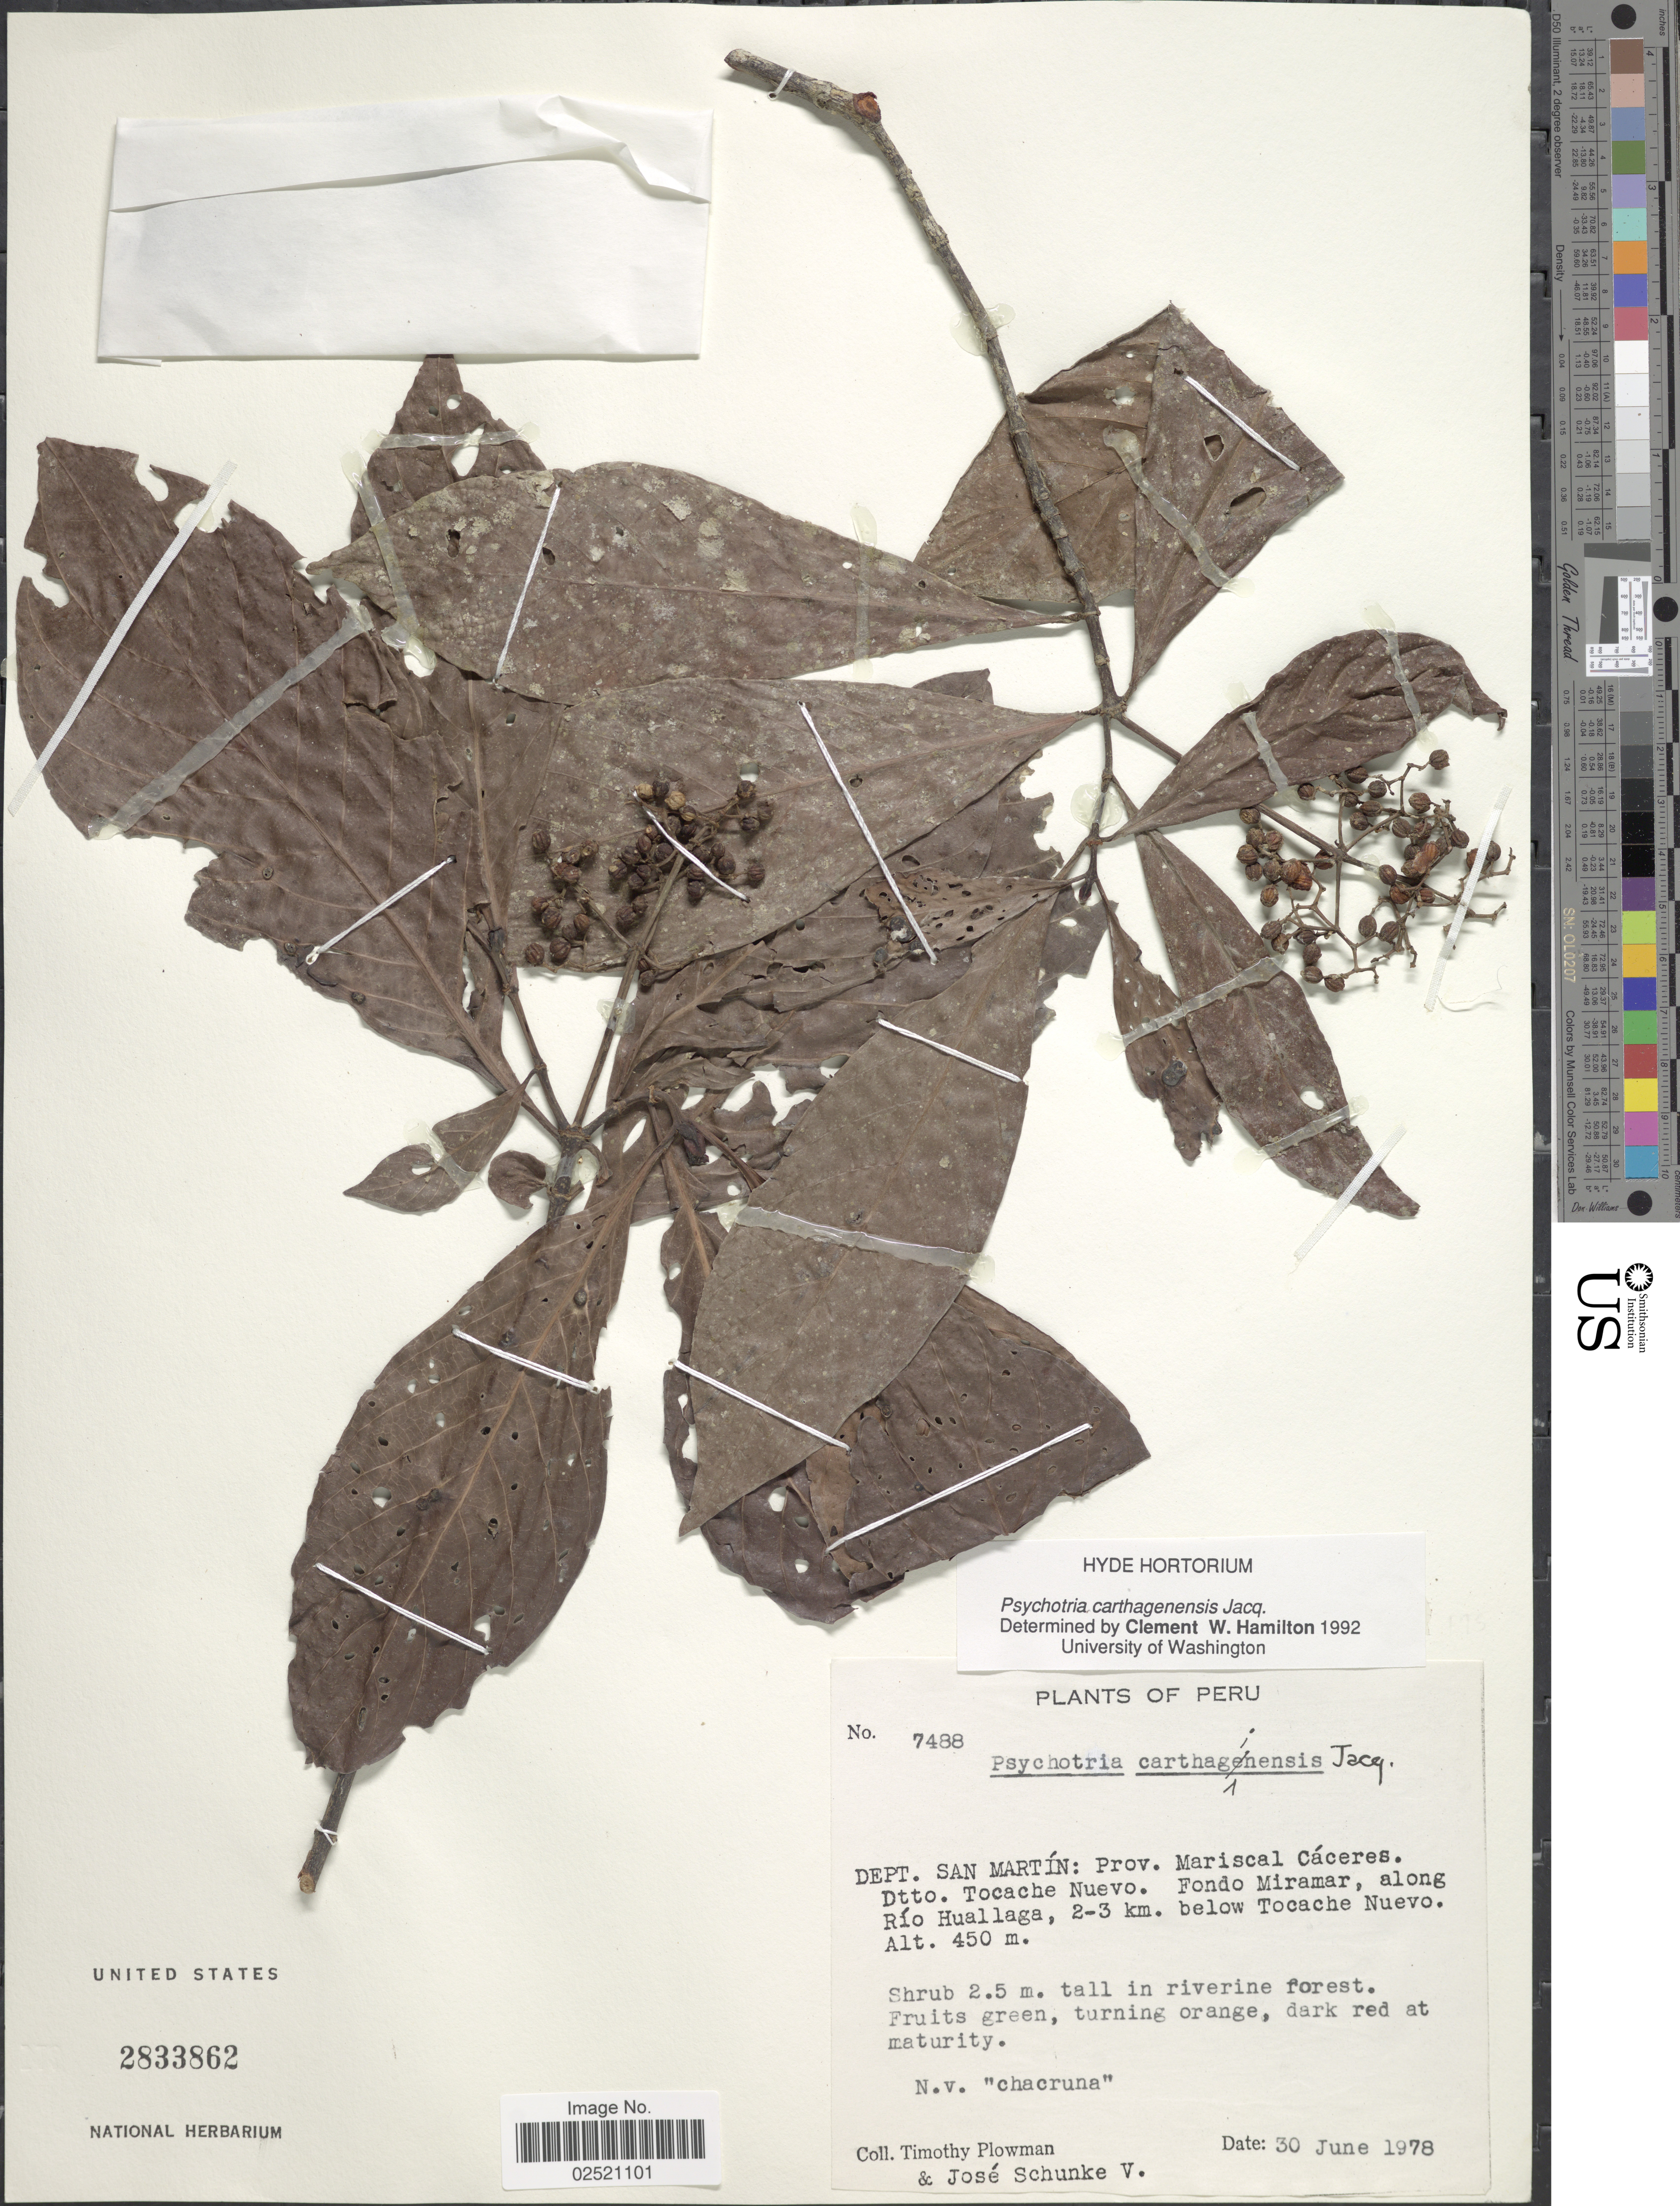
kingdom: Plantae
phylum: Tracheophyta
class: Magnoliopsida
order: Gentianales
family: Rubiaceae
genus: Psychotria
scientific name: Psychotria carthagenensis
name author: Jacq.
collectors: T. Plowman & J. Schunke Vigo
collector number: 7488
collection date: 1978-06-30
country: Peru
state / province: San Martín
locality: Prov. Mariscal Caceres, Dtto. Tocache Nuevo, Fondo Miramar, along Rio Huallaga, 2-3 km. below Tocache Nuevo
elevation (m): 450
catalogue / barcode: US 2833862